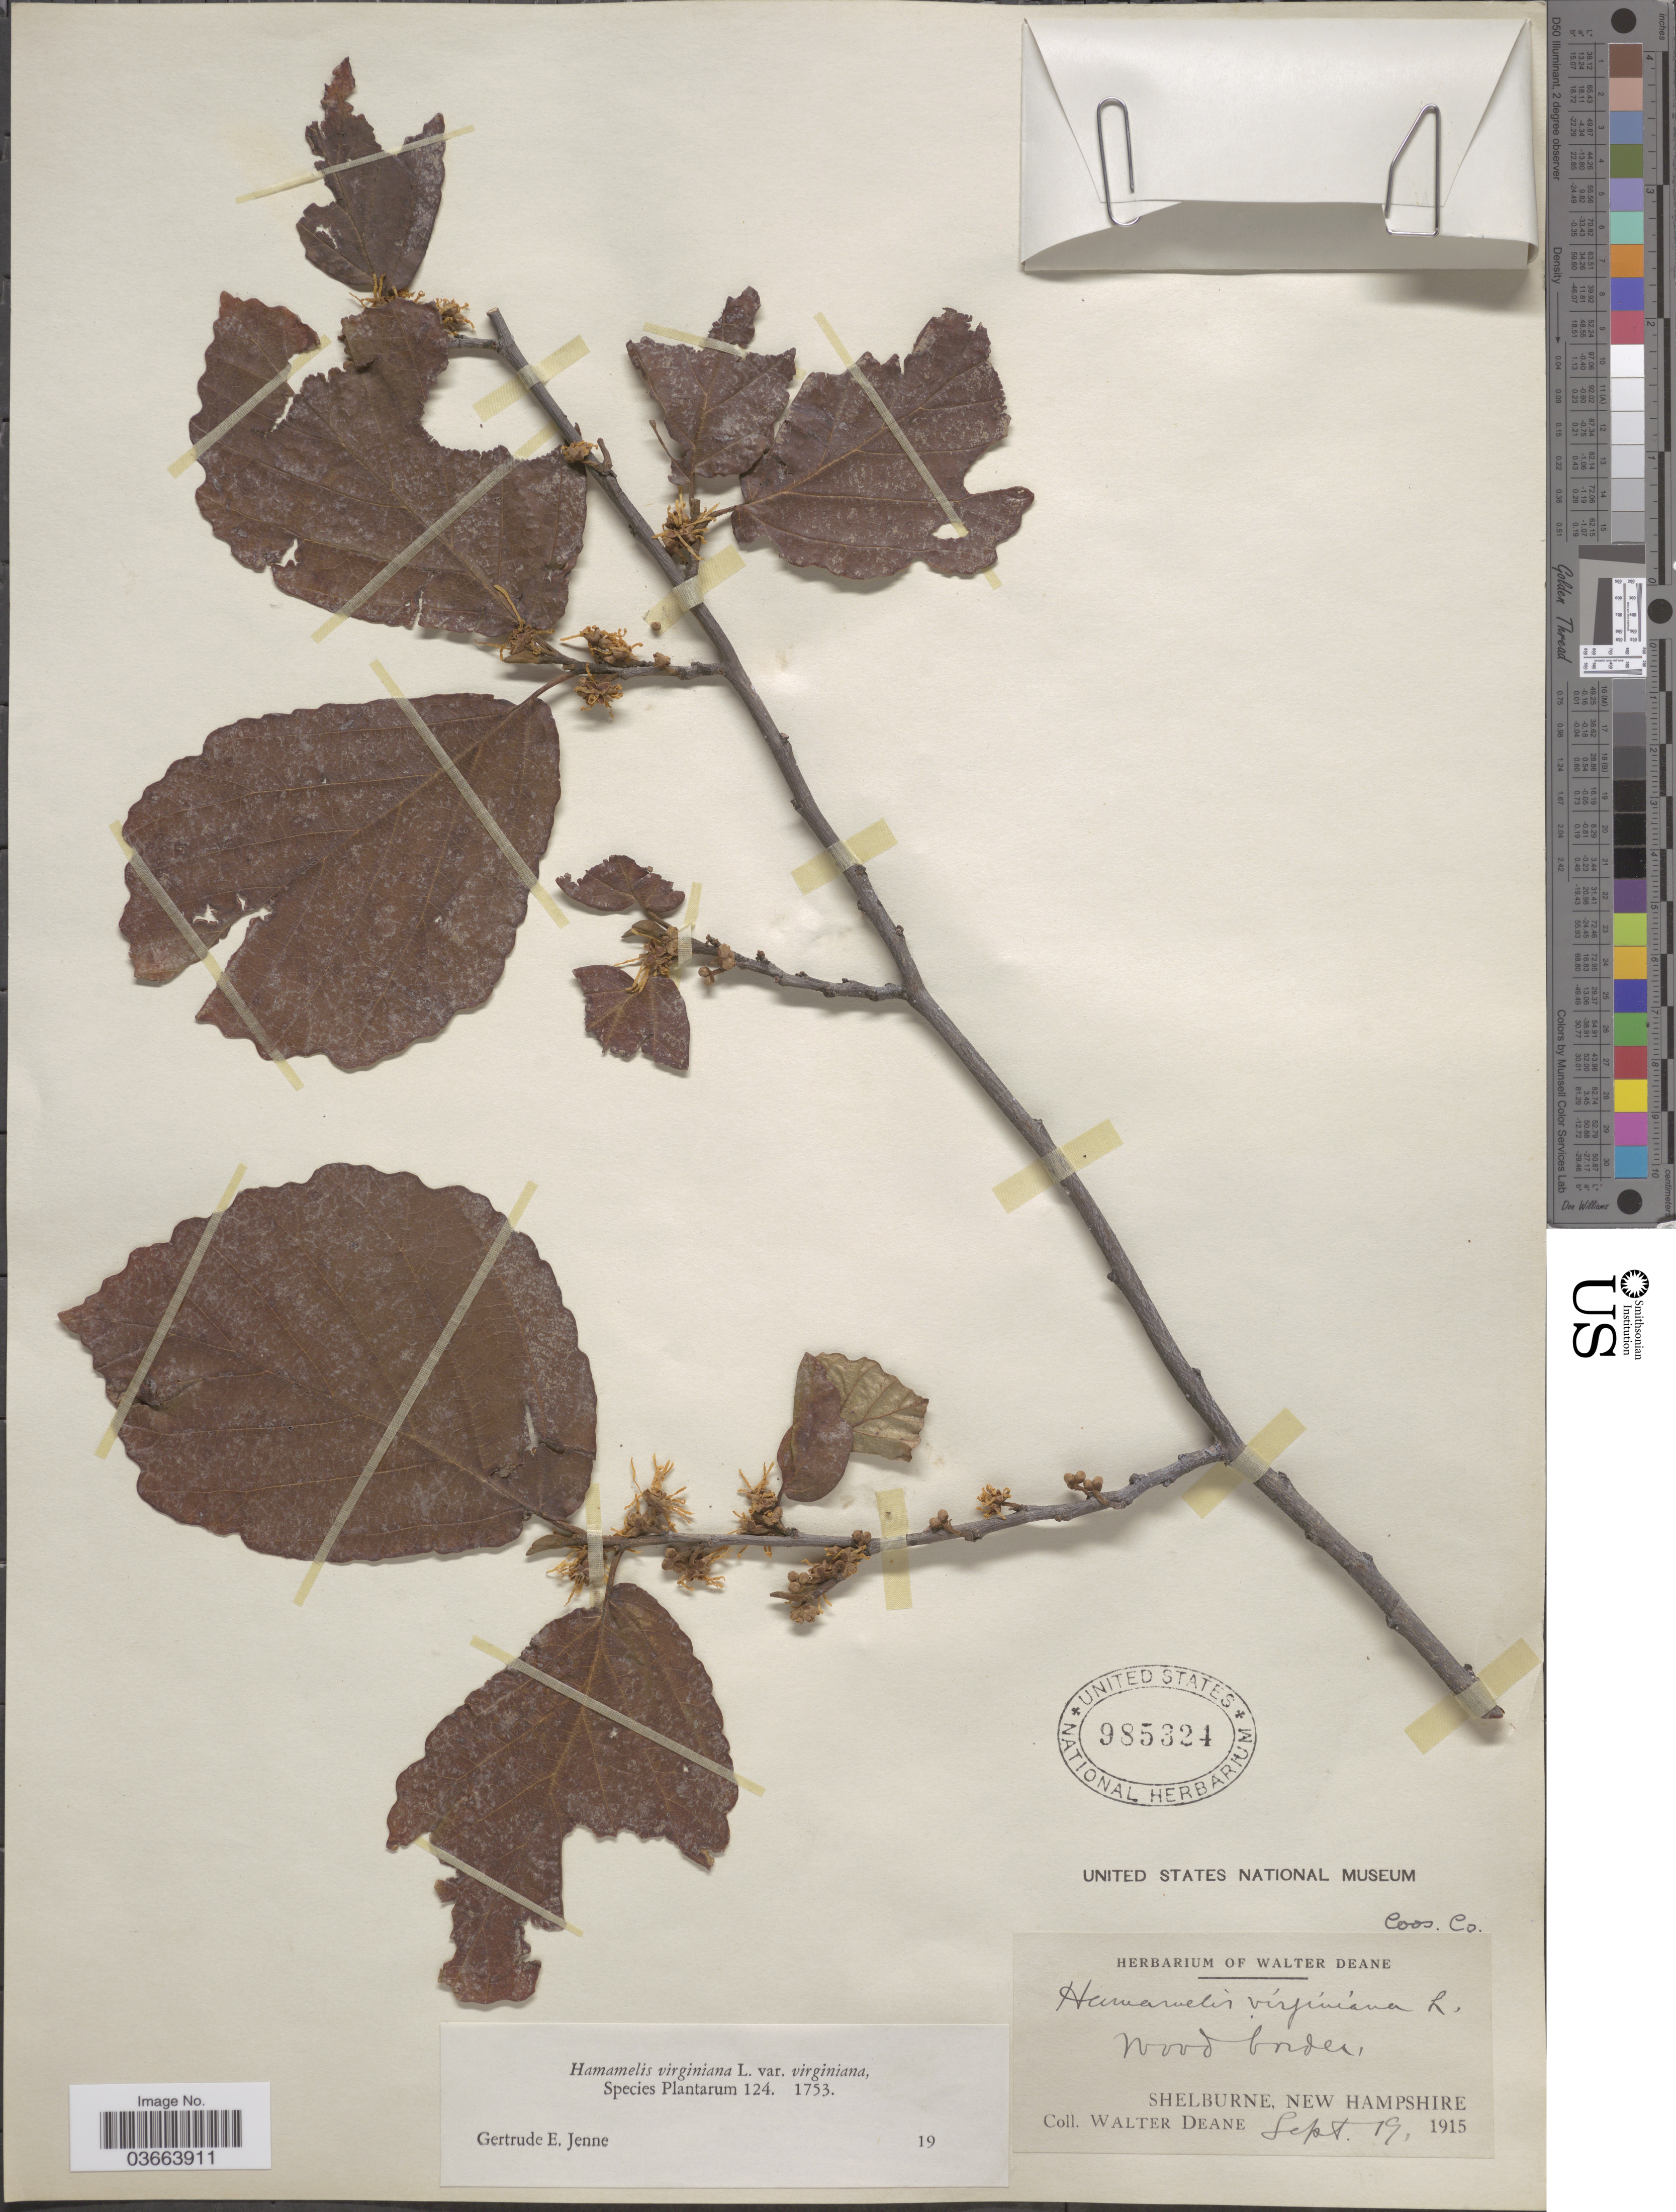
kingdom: Plantae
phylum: Tracheophyta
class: Magnoliopsida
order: Saxifragales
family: Hamamelidaceae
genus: Hamamelis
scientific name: Hamamelis virginiana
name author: L.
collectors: W. Deane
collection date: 1915-09-19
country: United States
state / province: New Hampshire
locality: Shelburne. Coos Co.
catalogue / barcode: US 985324